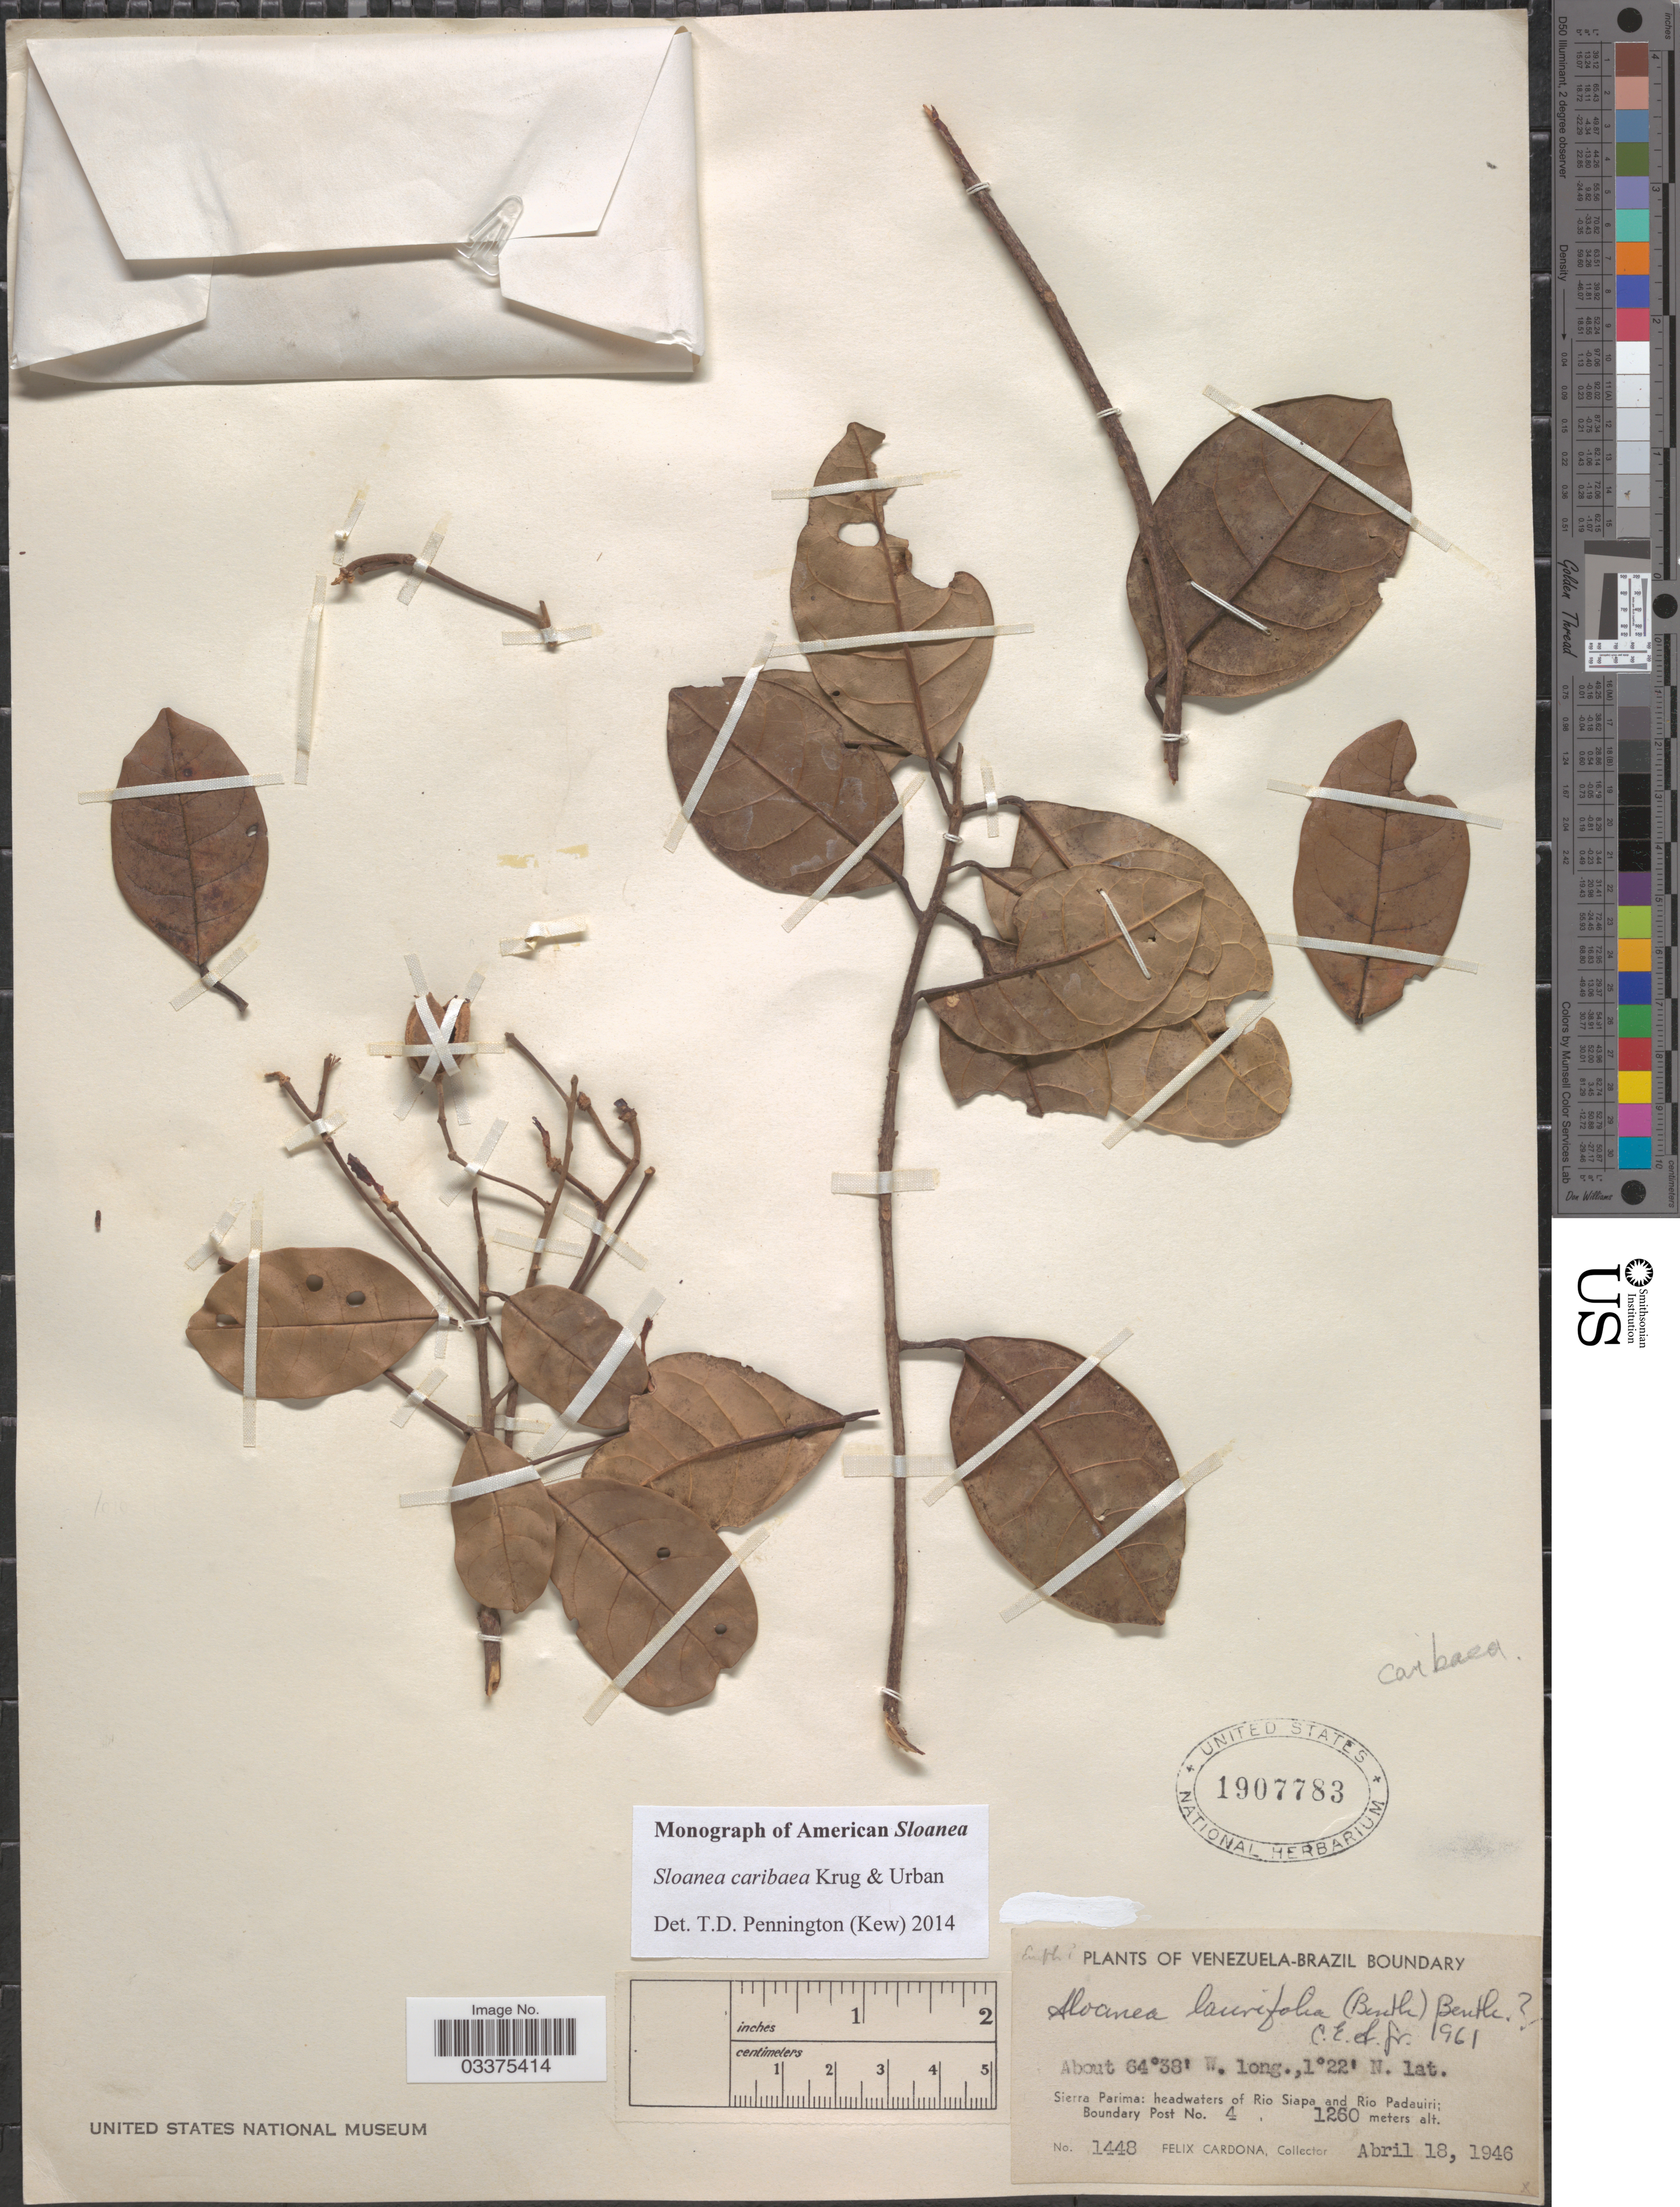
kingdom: Plantae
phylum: Tracheophyta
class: Magnoliopsida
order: Oxalidales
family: Elaeocarpaceae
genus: Sloanea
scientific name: Sloanea caribaea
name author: Krug & Urb. in Duss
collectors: F. Cardona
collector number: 1448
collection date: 1946-04-18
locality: Venezuela-Brazil Boundary. Sierra Parima: headwaters of Rio Siapa an Rio Padauiri; Boundary Post No. 4.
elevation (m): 1260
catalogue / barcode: US 1907783